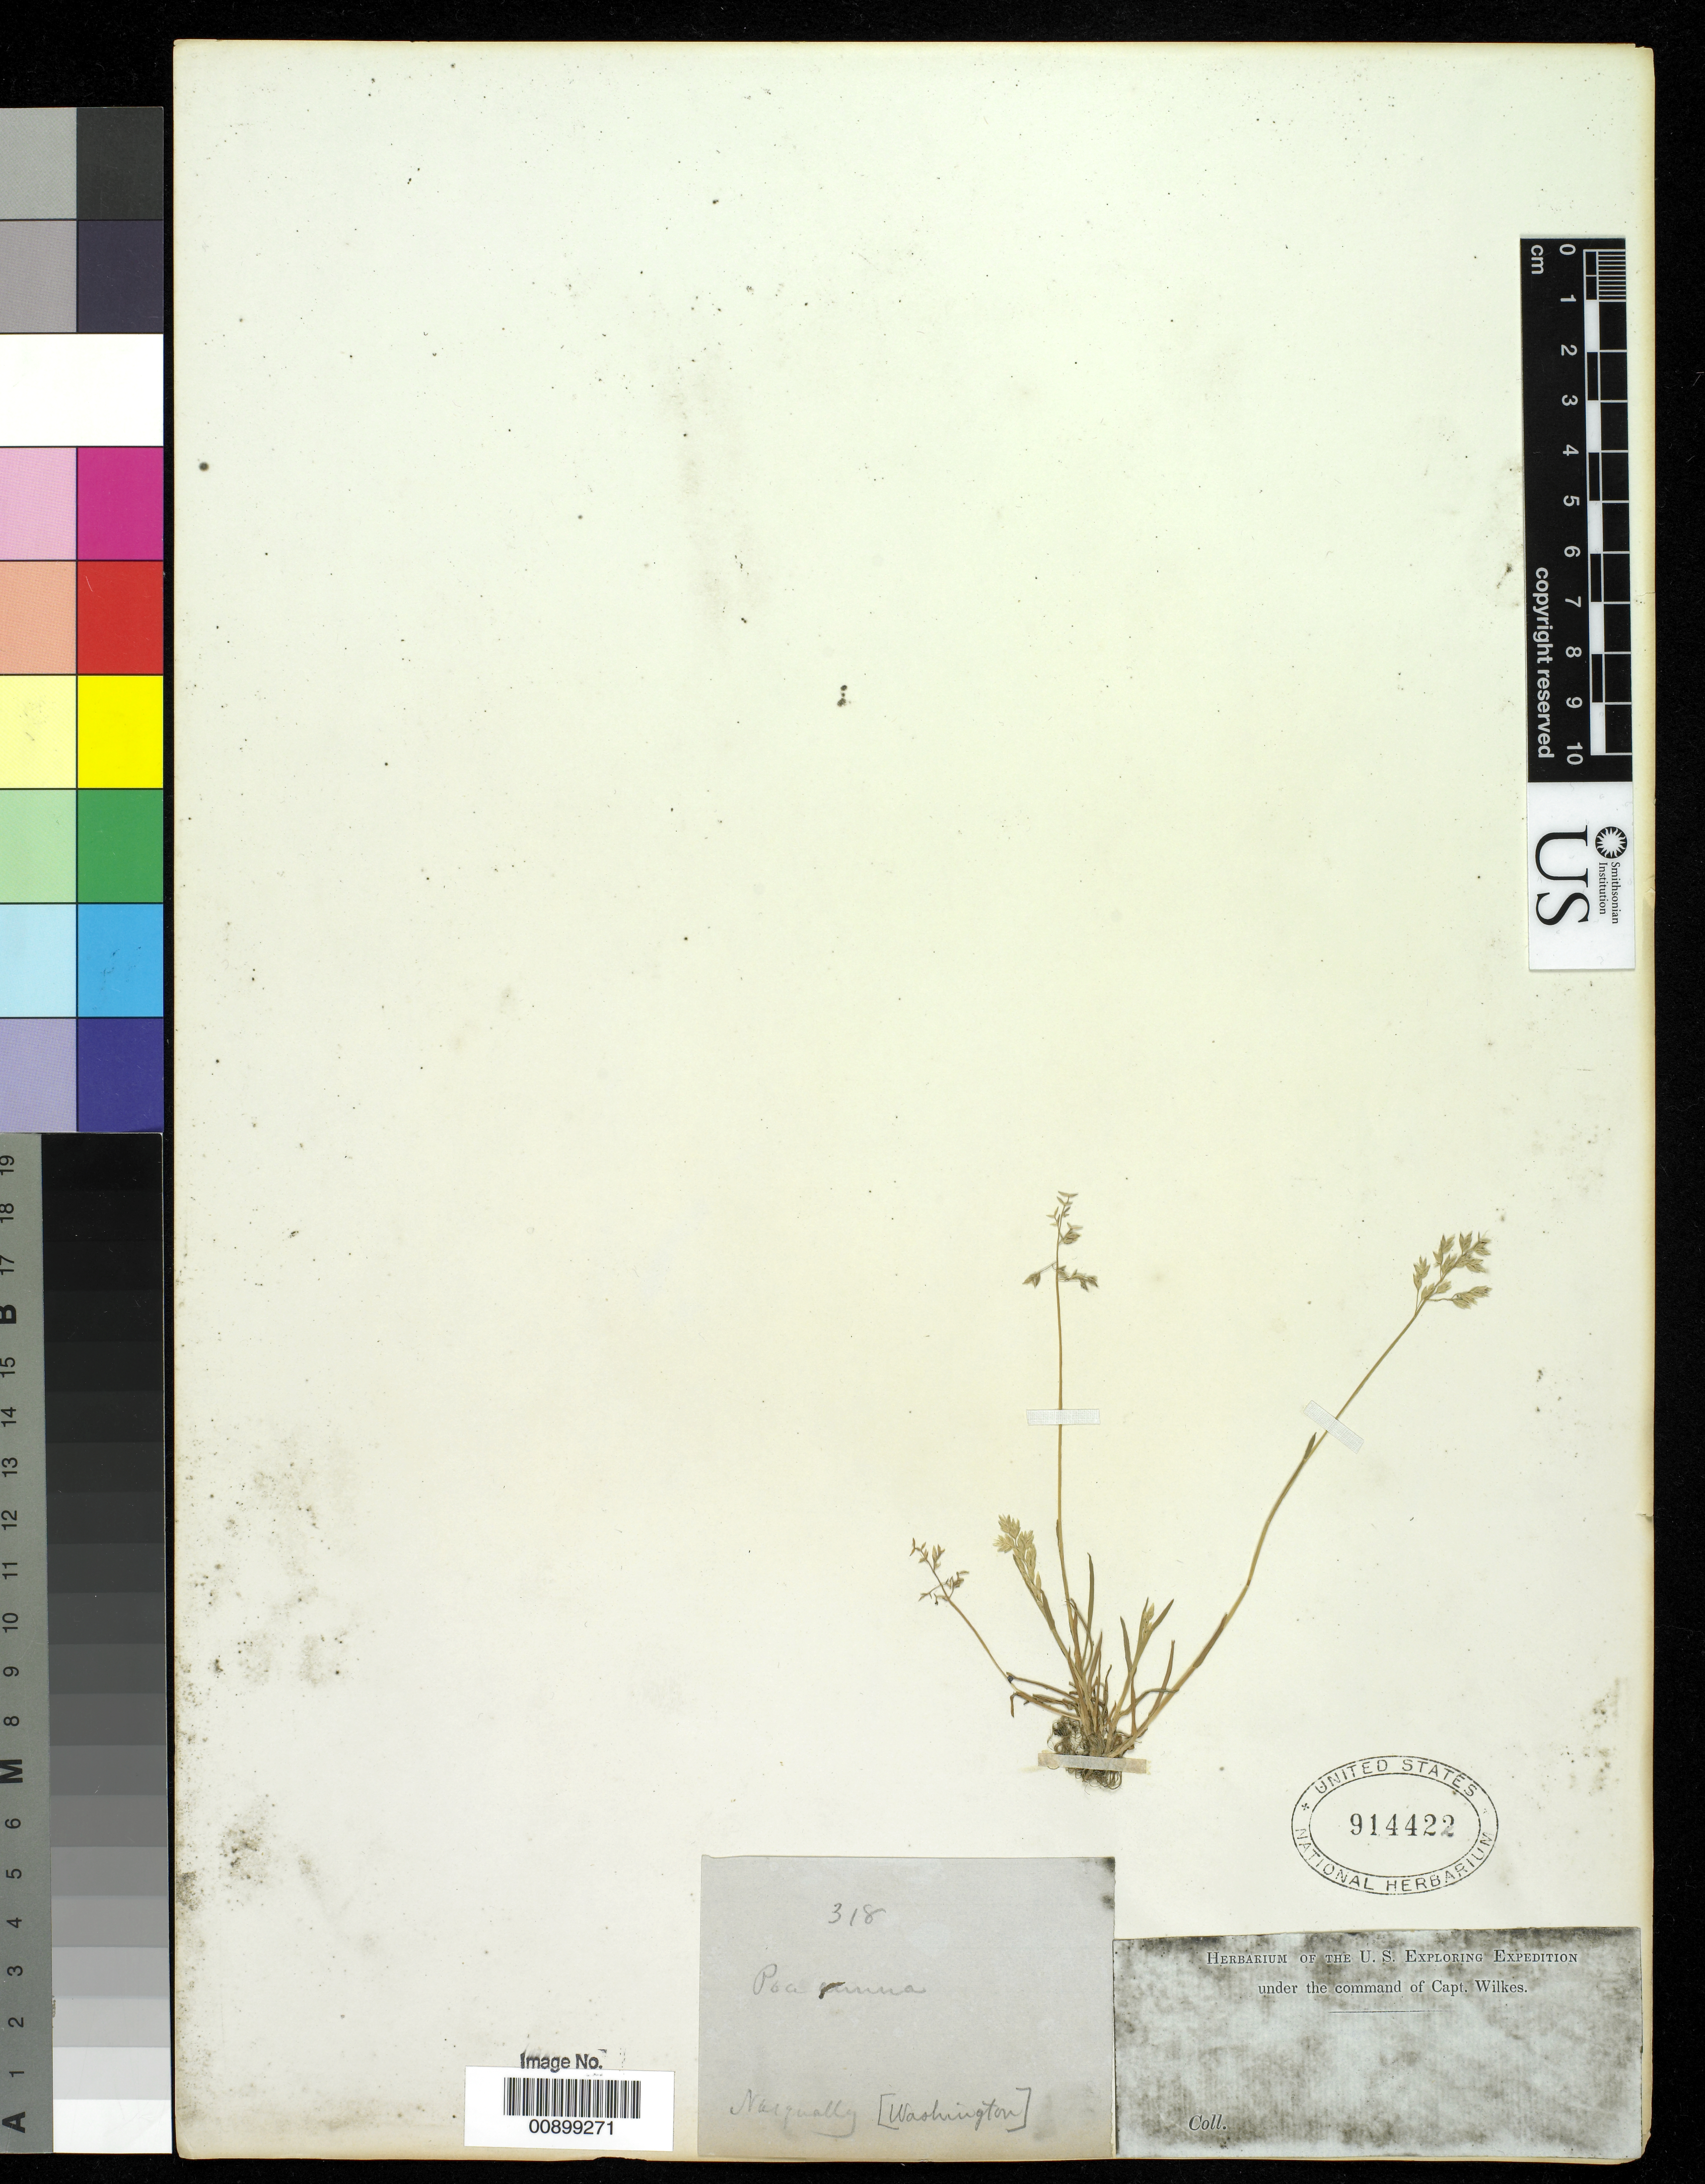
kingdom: Plantae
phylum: Tracheophyta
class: Liliopsida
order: Poales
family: Poaceae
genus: Poa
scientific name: Poa annua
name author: L.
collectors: Wilkes Explor. Exped.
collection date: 1838/1842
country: United States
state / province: Washington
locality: Nisqually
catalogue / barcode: US 914422